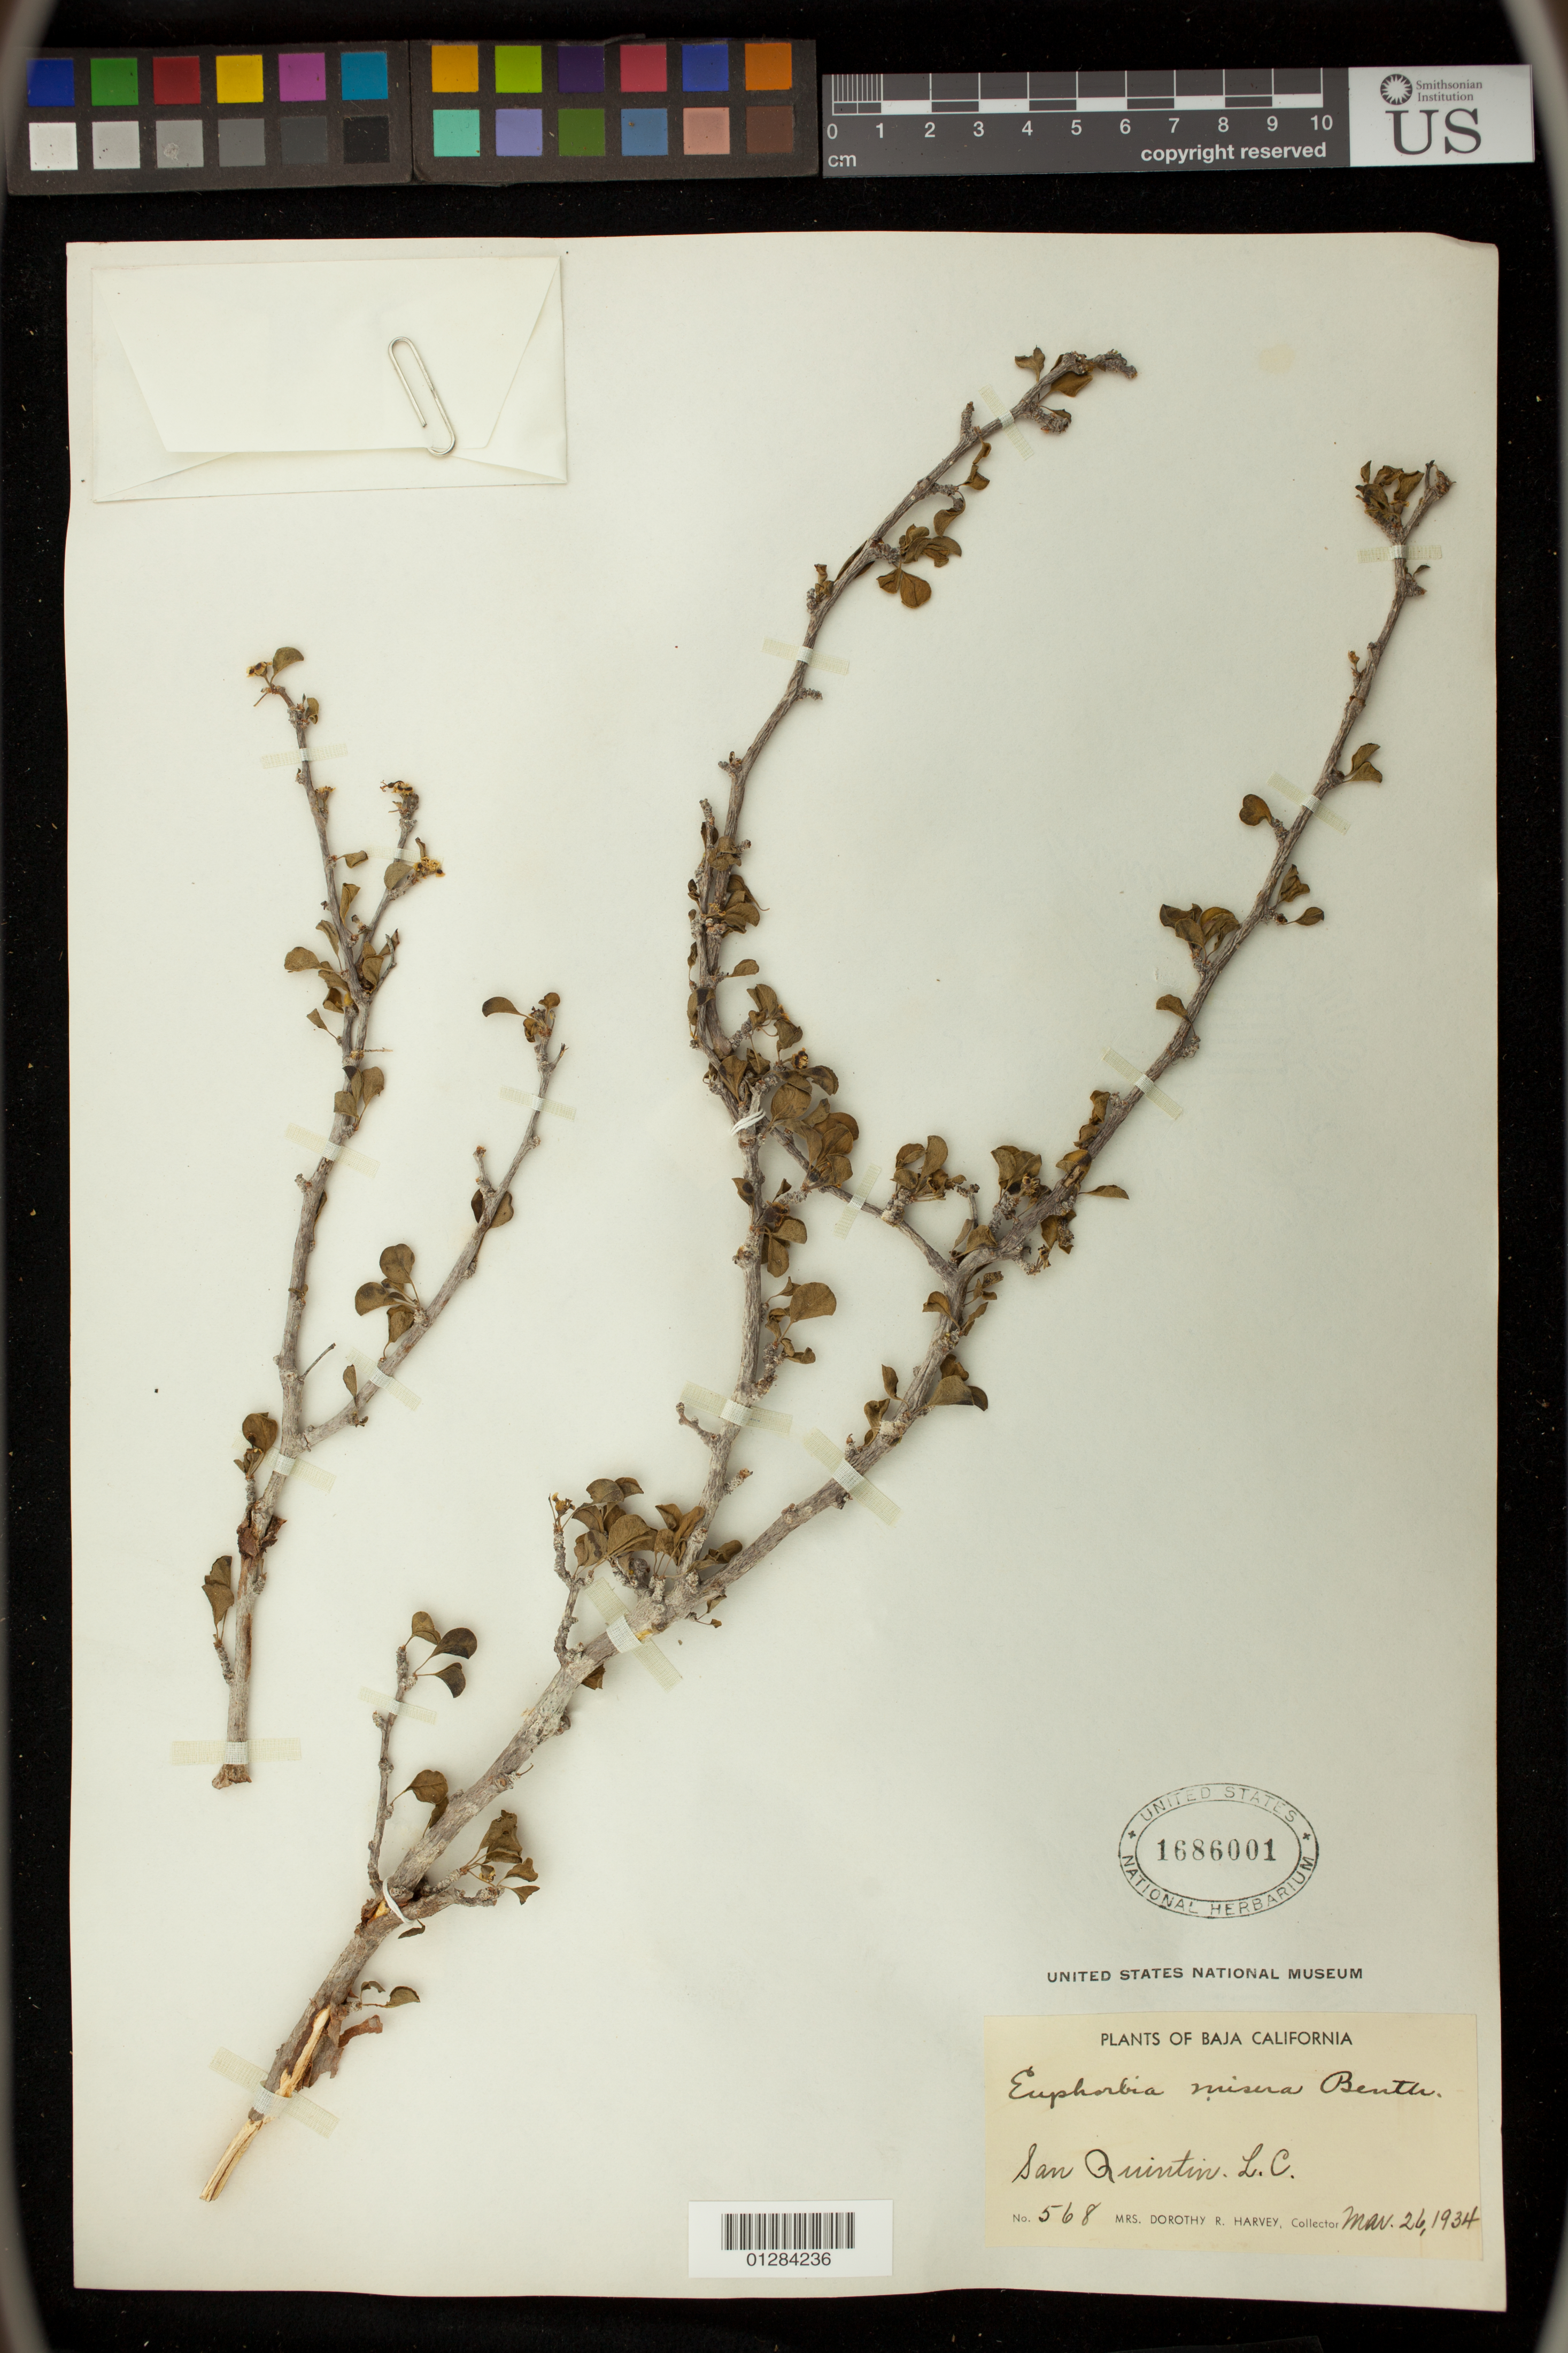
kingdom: Plantae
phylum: Tracheophyta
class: Magnoliopsida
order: Malpighiales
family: Euphorbiaceae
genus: Euphorbia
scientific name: Euphorbia misera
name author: Benth.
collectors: D. R. Harvey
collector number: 568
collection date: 1934-03-26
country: Mexico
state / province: Baja California Norte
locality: San Quintin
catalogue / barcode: US 1686001